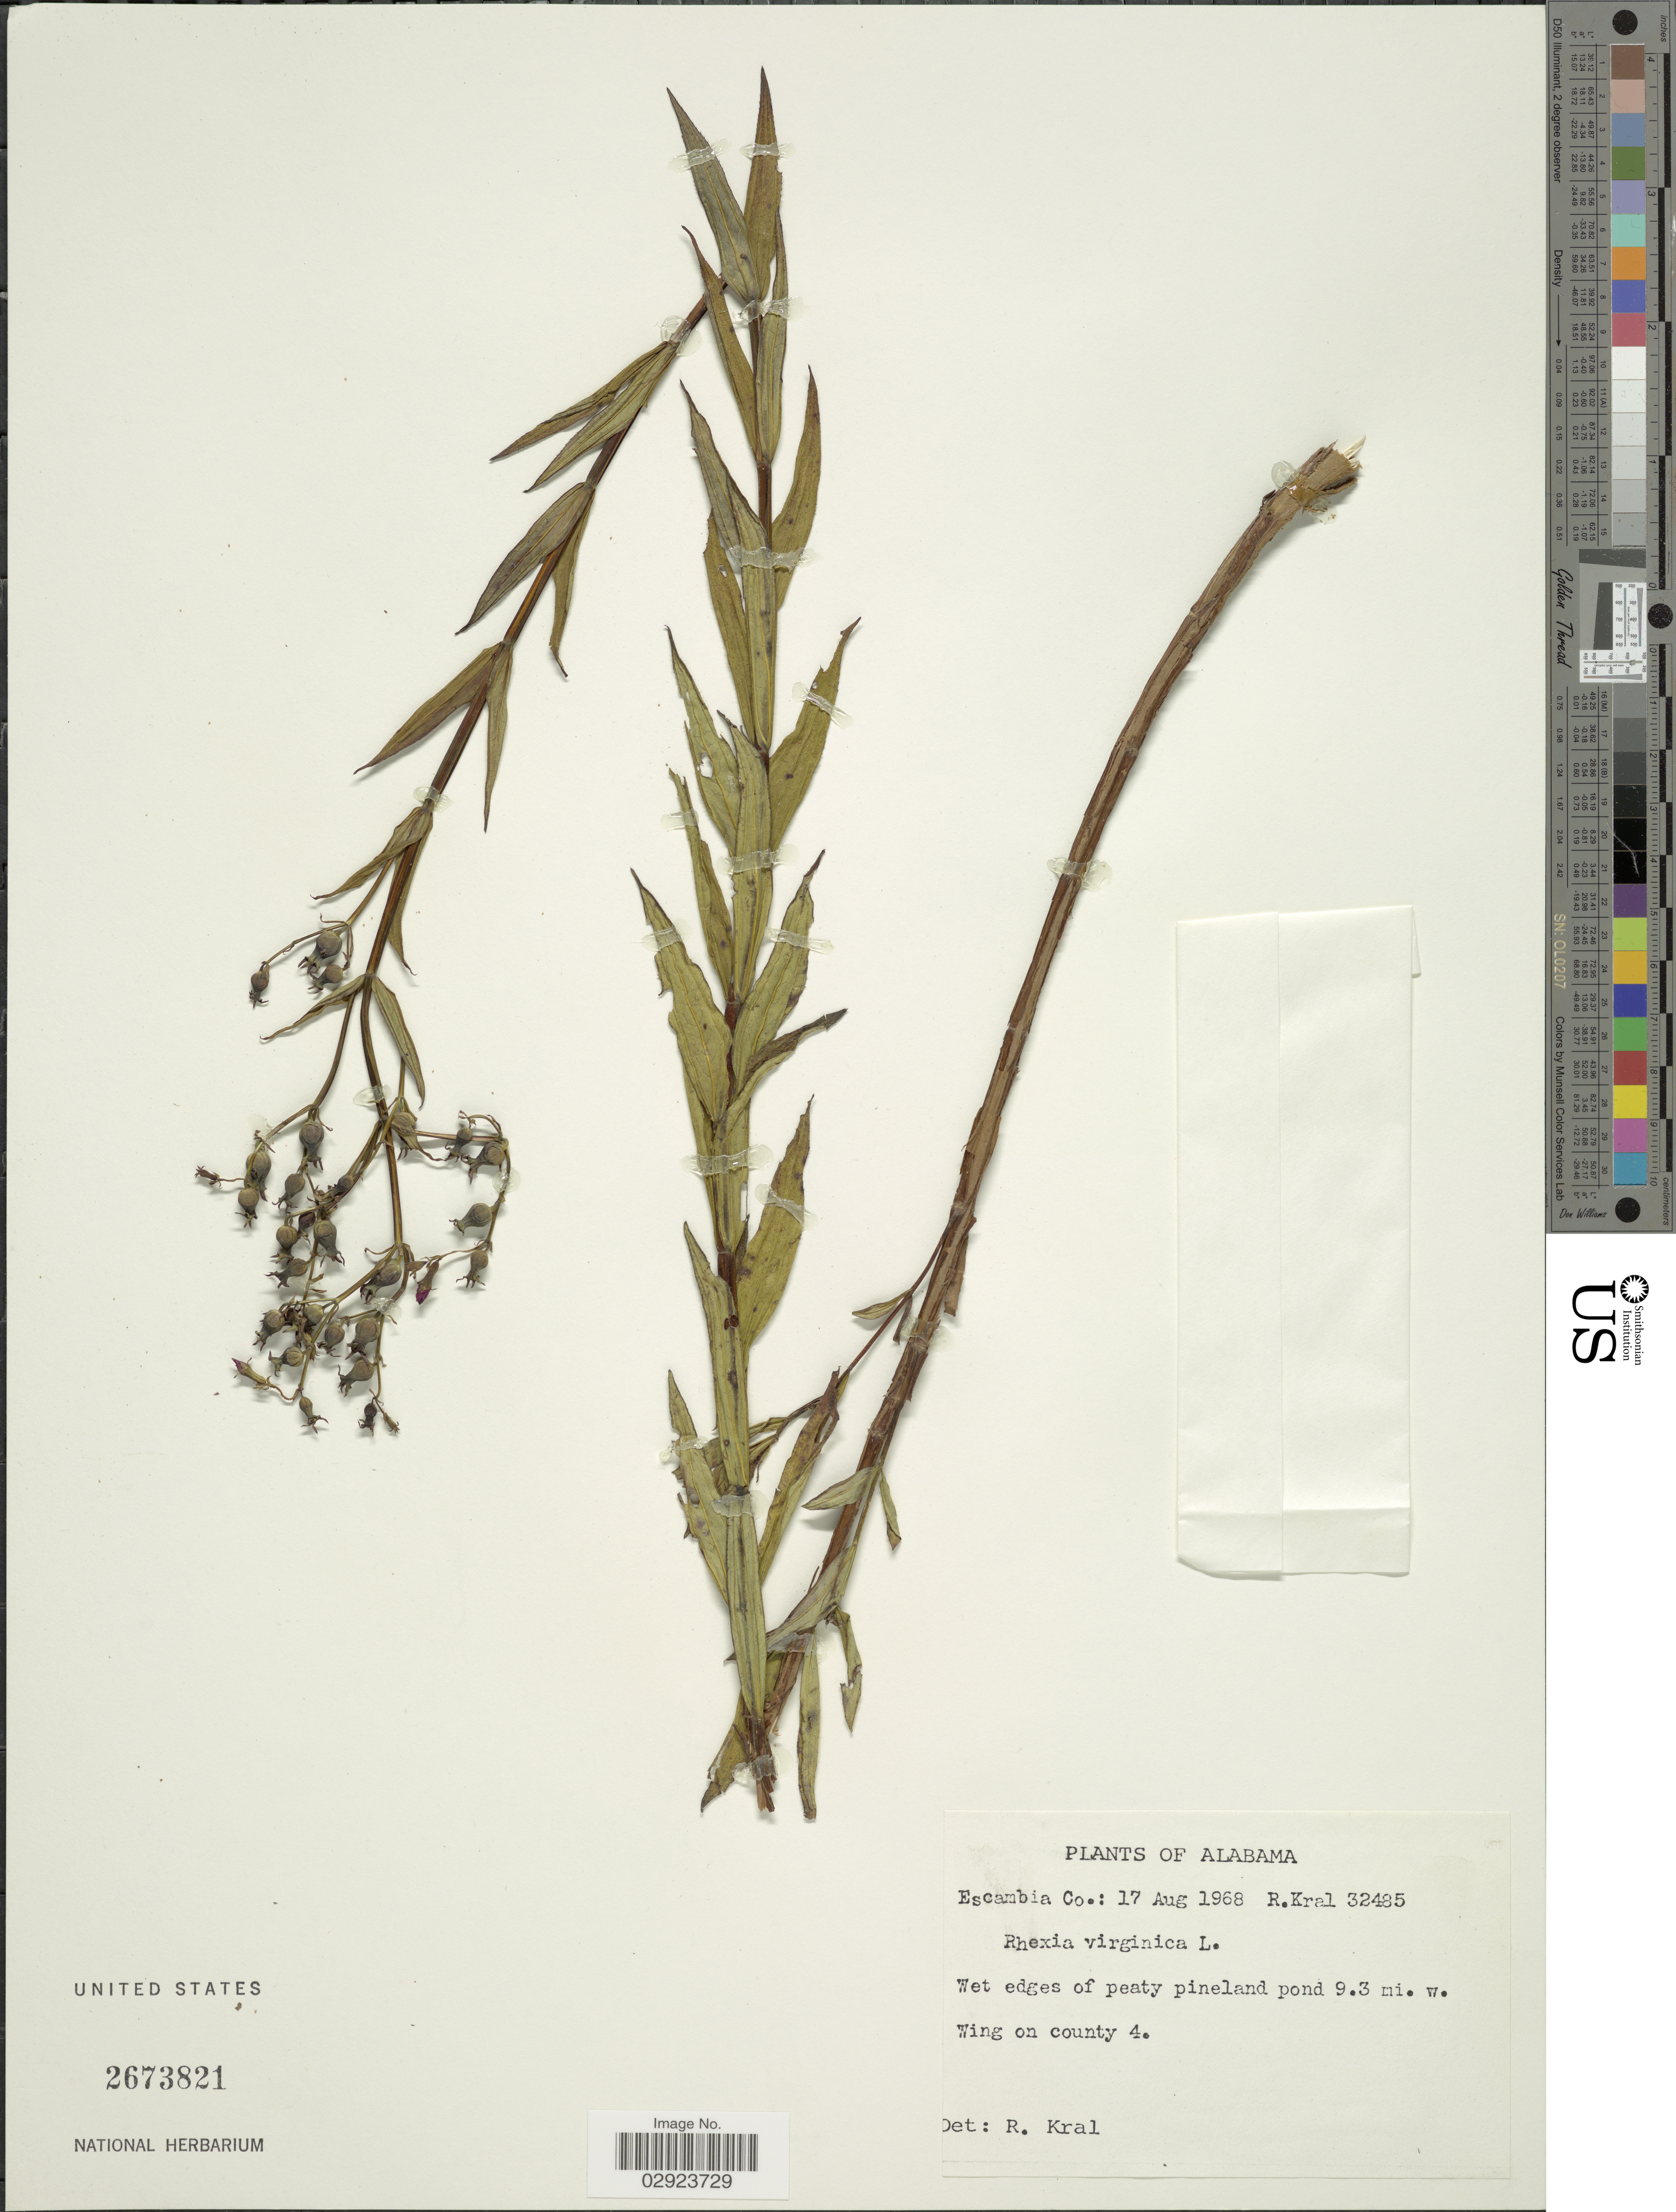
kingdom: Plantae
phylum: Tracheophyta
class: Magnoliopsida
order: Myrtales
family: Melastomataceae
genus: Rhexia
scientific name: Rhexia virginica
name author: L.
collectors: R. Kral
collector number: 32485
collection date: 1968-08-17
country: United States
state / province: Alabama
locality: Escambia Co. 9.3 mi. w. Wing on county 4.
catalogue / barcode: US 2673821